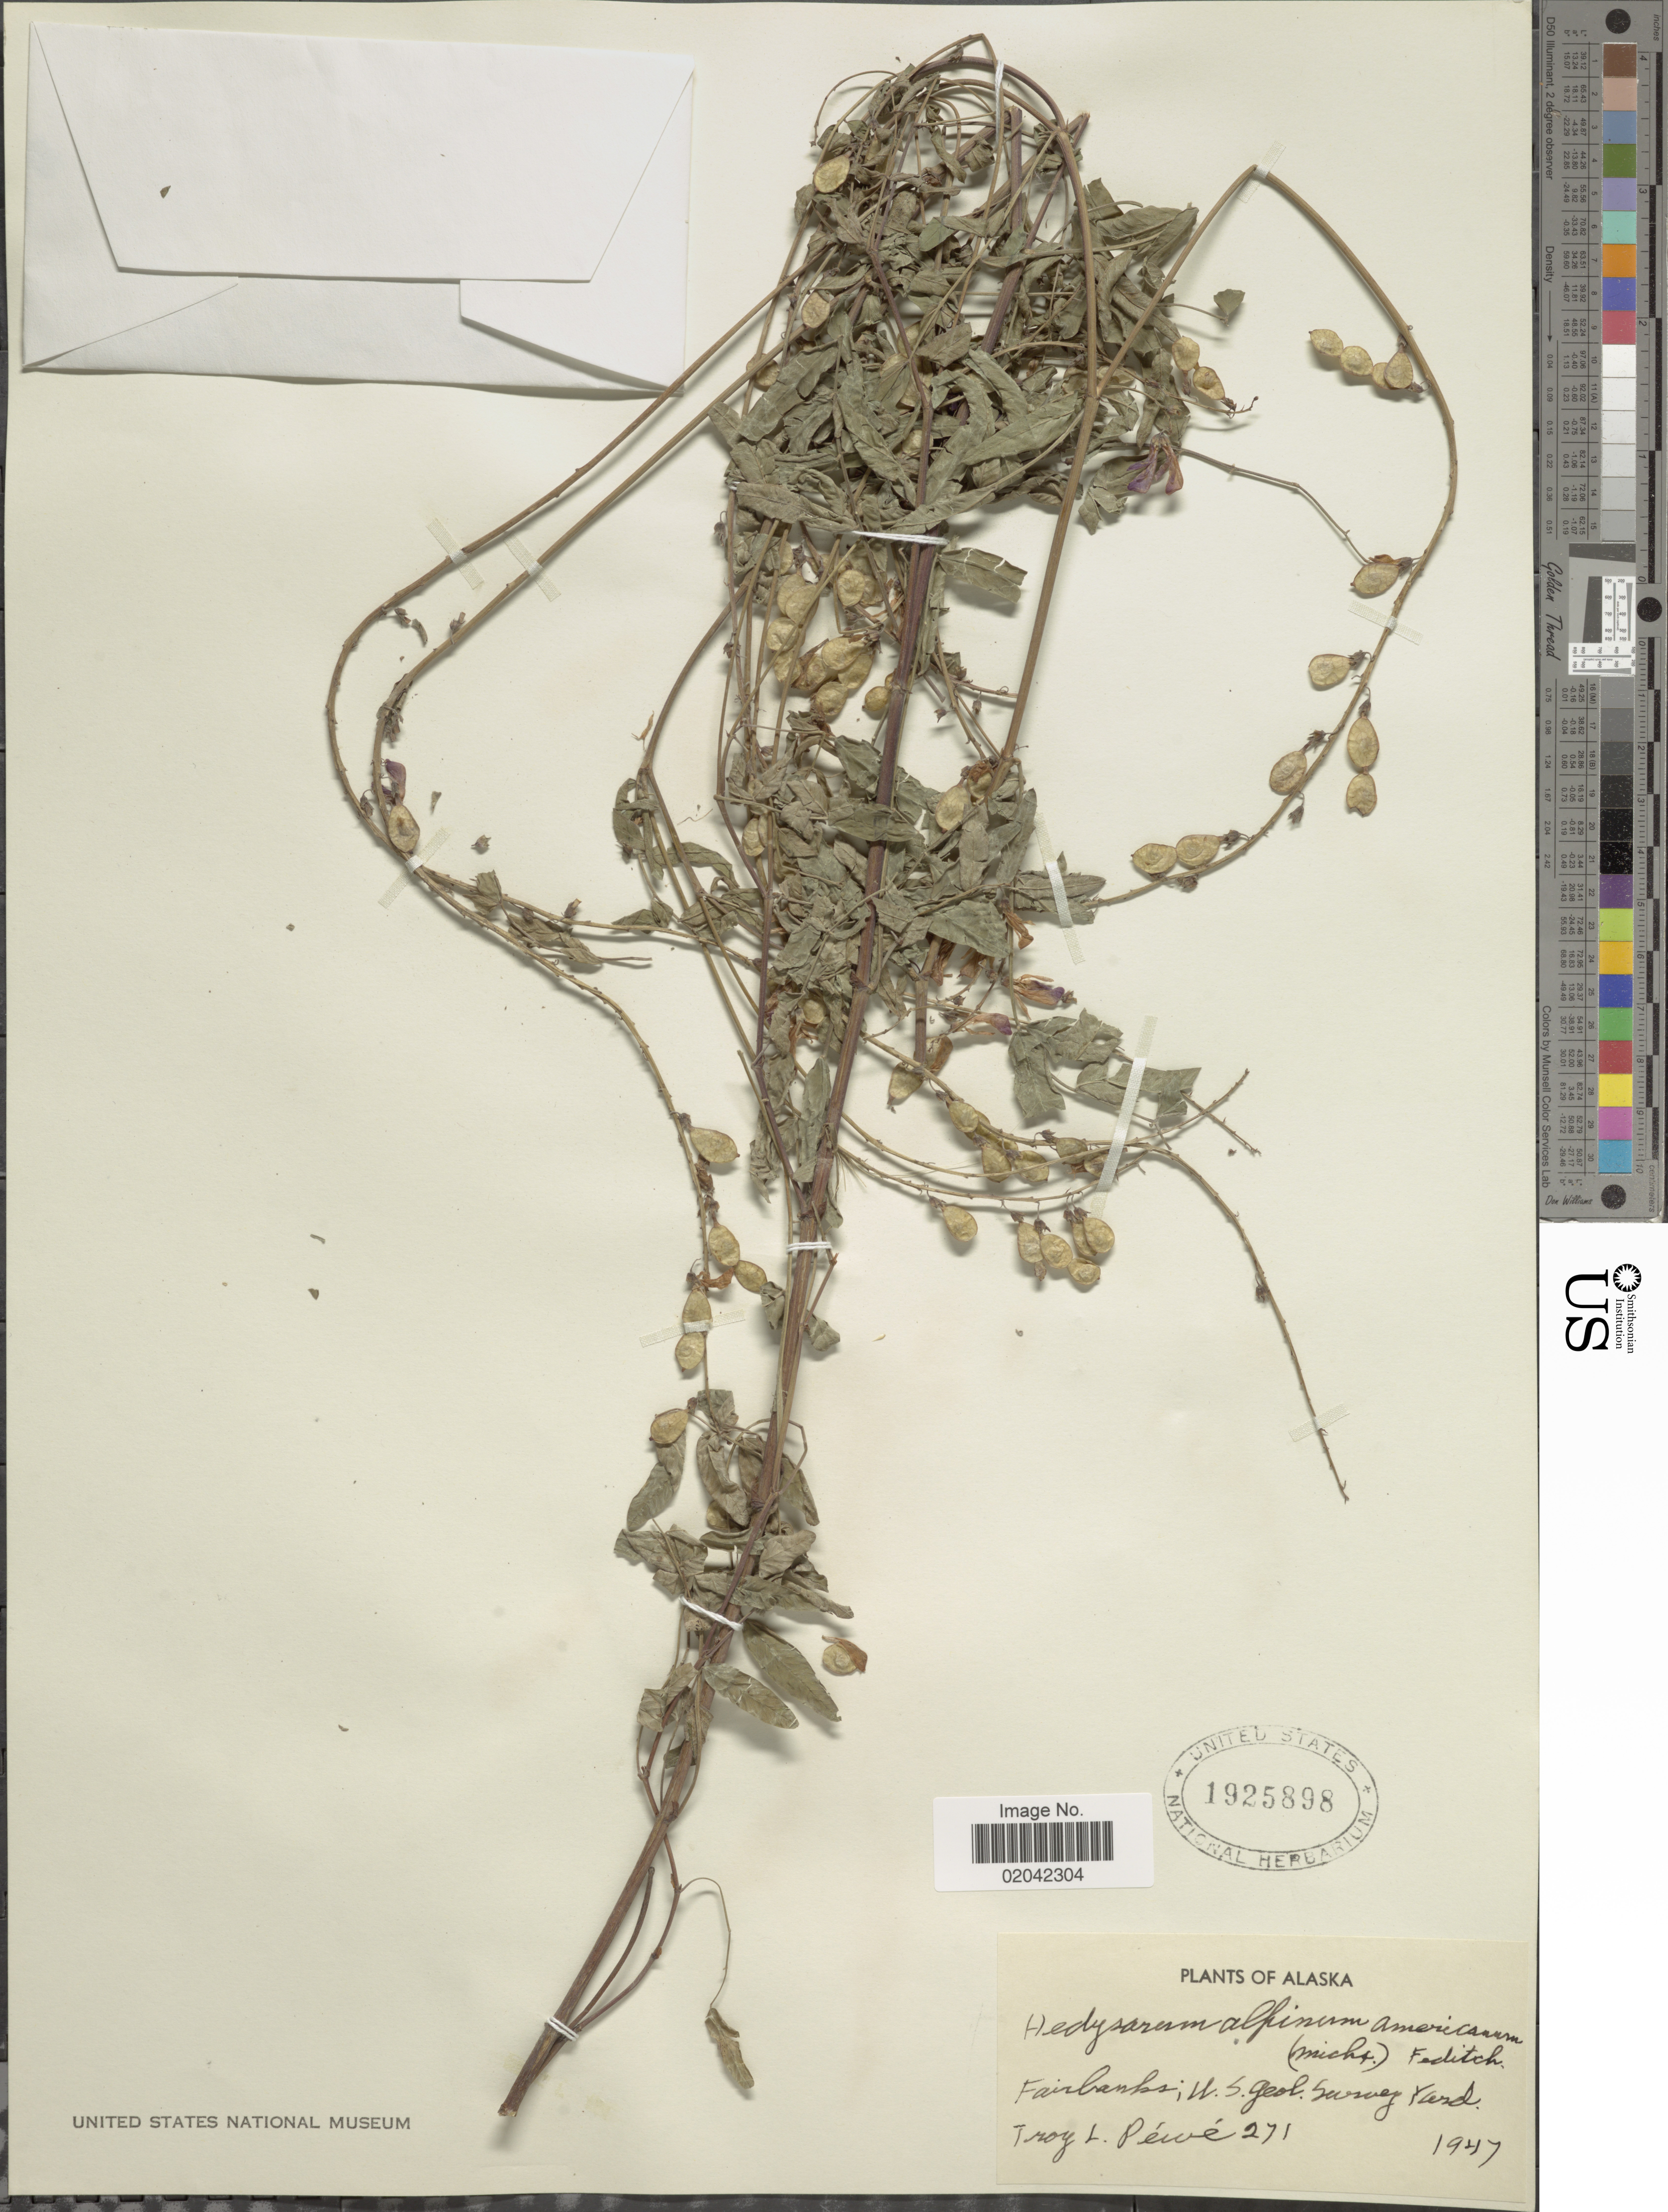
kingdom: Plantae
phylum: Tracheophyta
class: Magnoliopsida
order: Fabales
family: Fabaceae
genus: Hedysarum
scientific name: Hedysarum alpinum var. americanum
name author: Michx. ex Pursh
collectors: T. Péwé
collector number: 271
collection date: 1947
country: United States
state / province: Alaska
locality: Fairbanks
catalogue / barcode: US 1925898